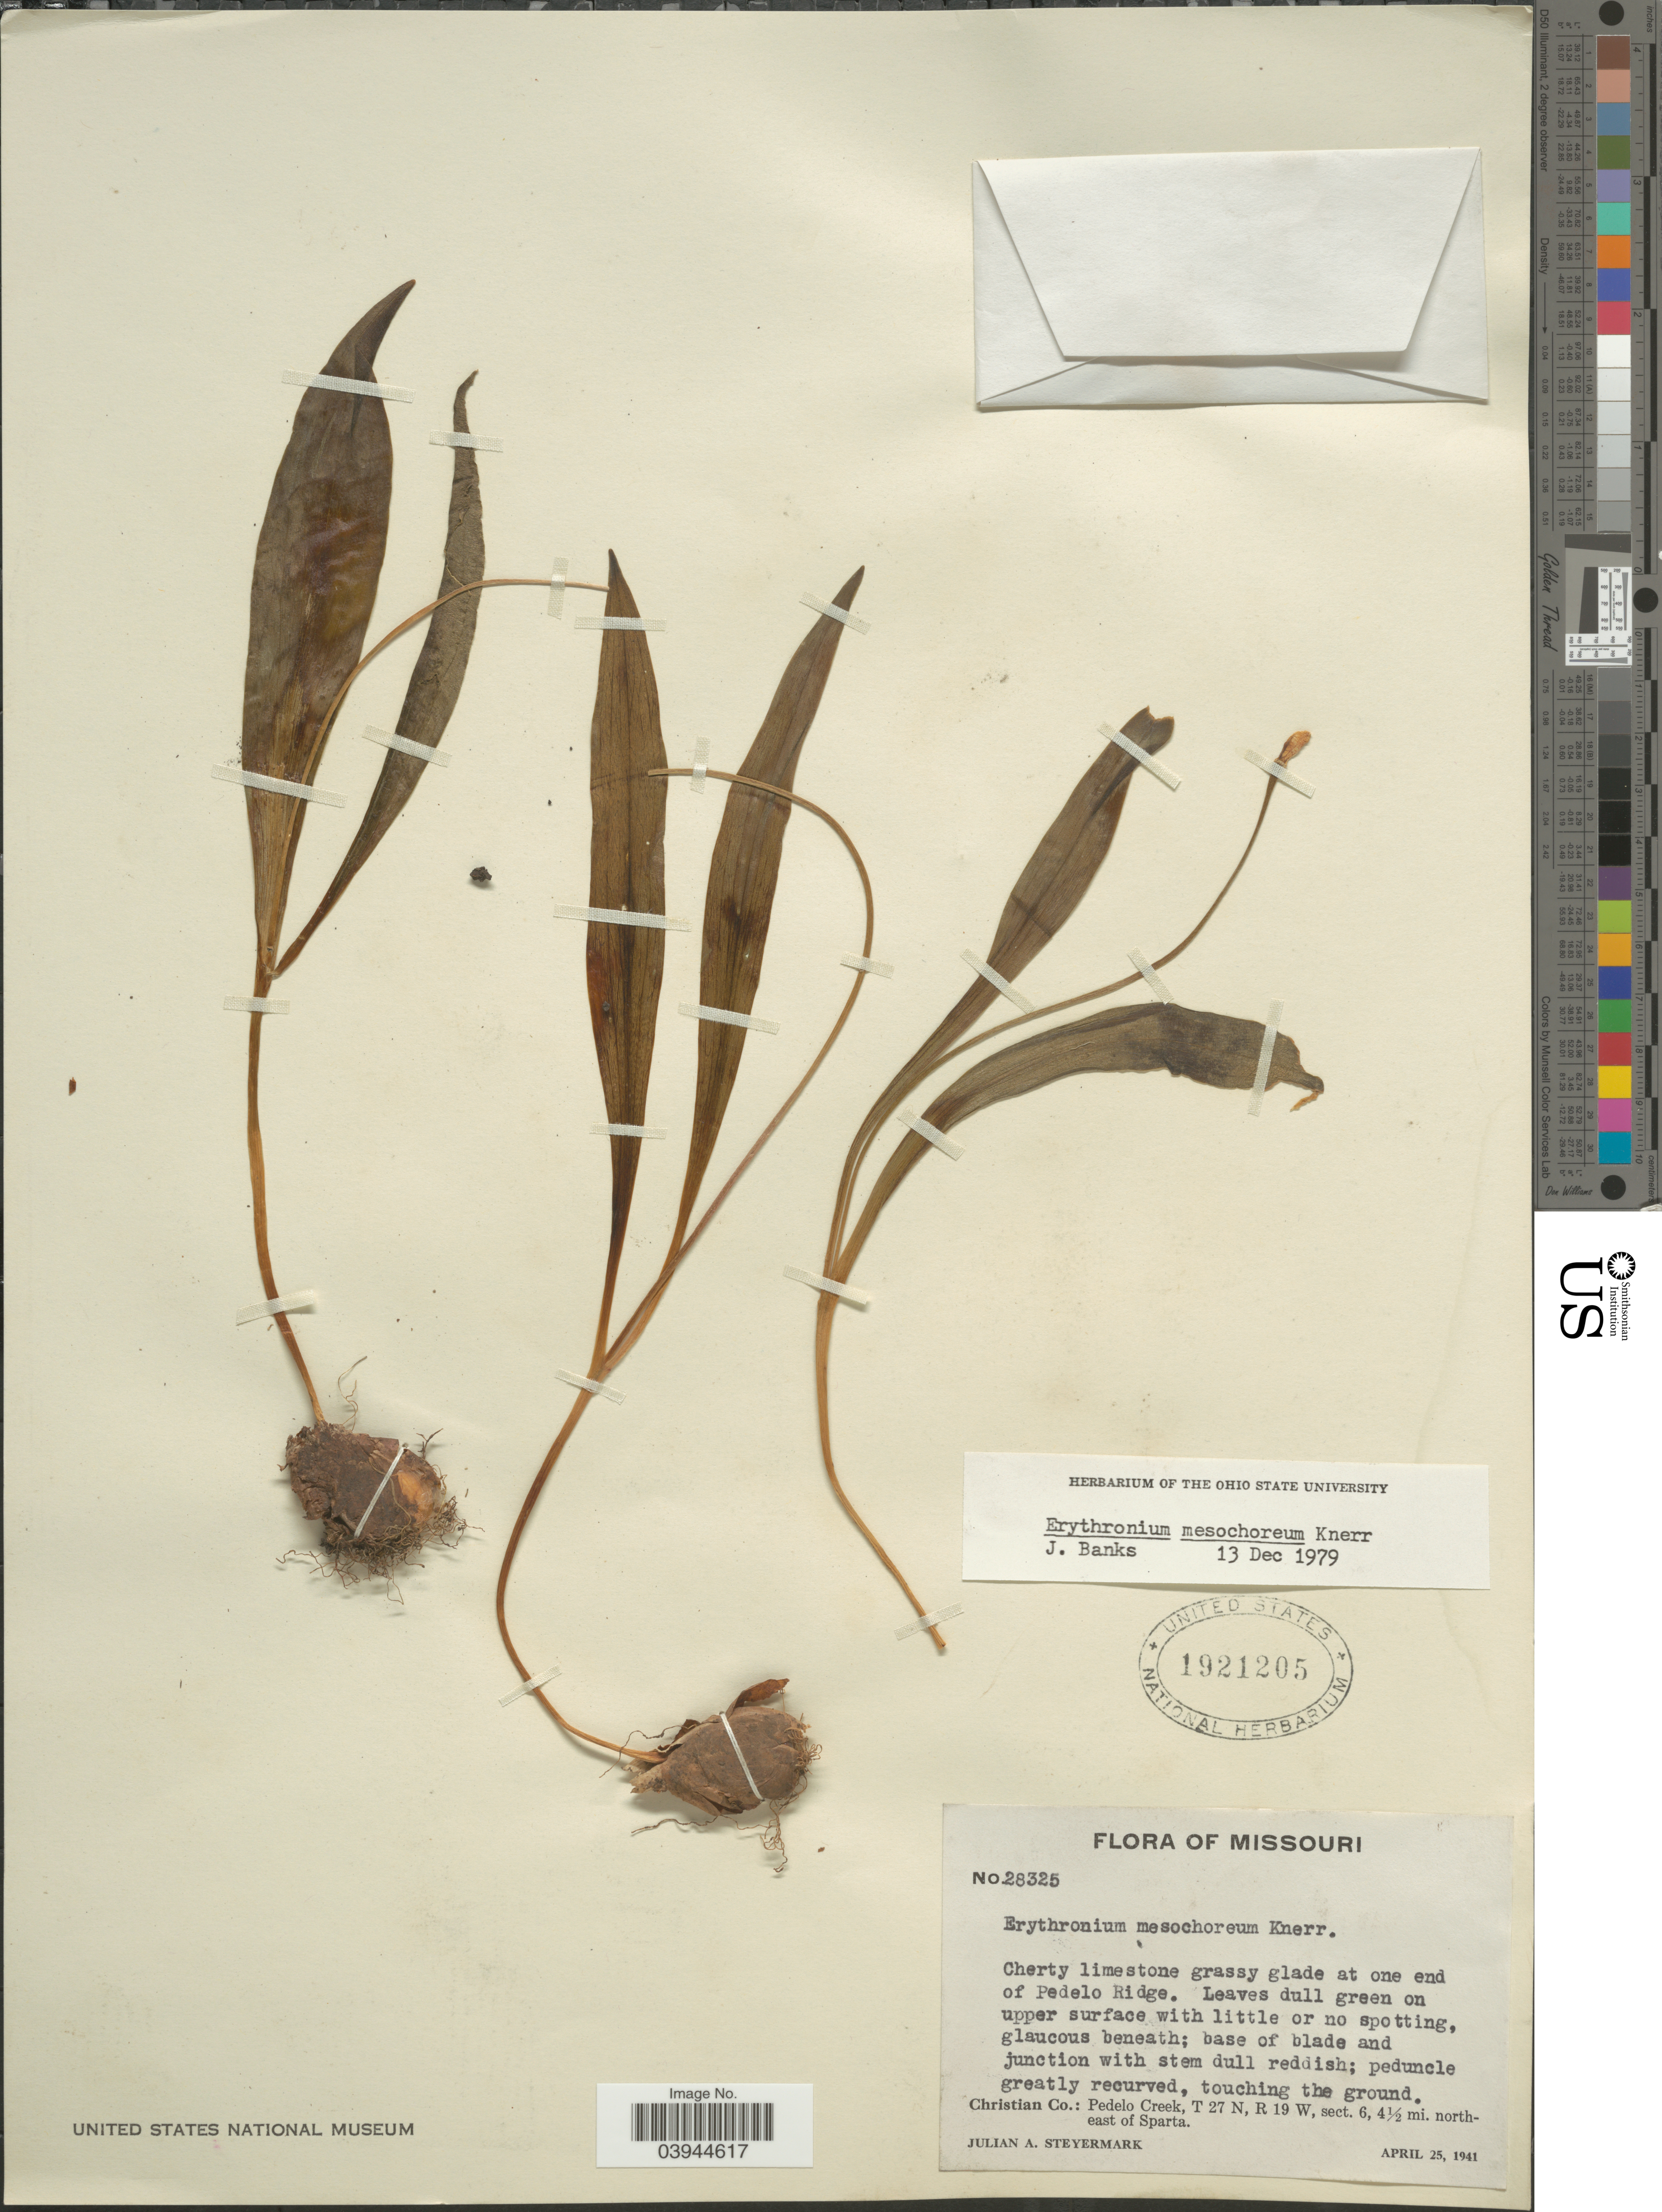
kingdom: Plantae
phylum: Tracheophyta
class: Liliopsida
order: Liliales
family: Liliaceae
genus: Erythronium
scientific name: Erythronium mesochoreum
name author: Knerr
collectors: J. Steyermark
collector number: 28325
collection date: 1941-04-25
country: United States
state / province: Missouri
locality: Christian Co.: Pedelo Creek, T 27 N, R 19 W, sect. 6, 4½ mi. northeast of Sparta.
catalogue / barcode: US 1921205